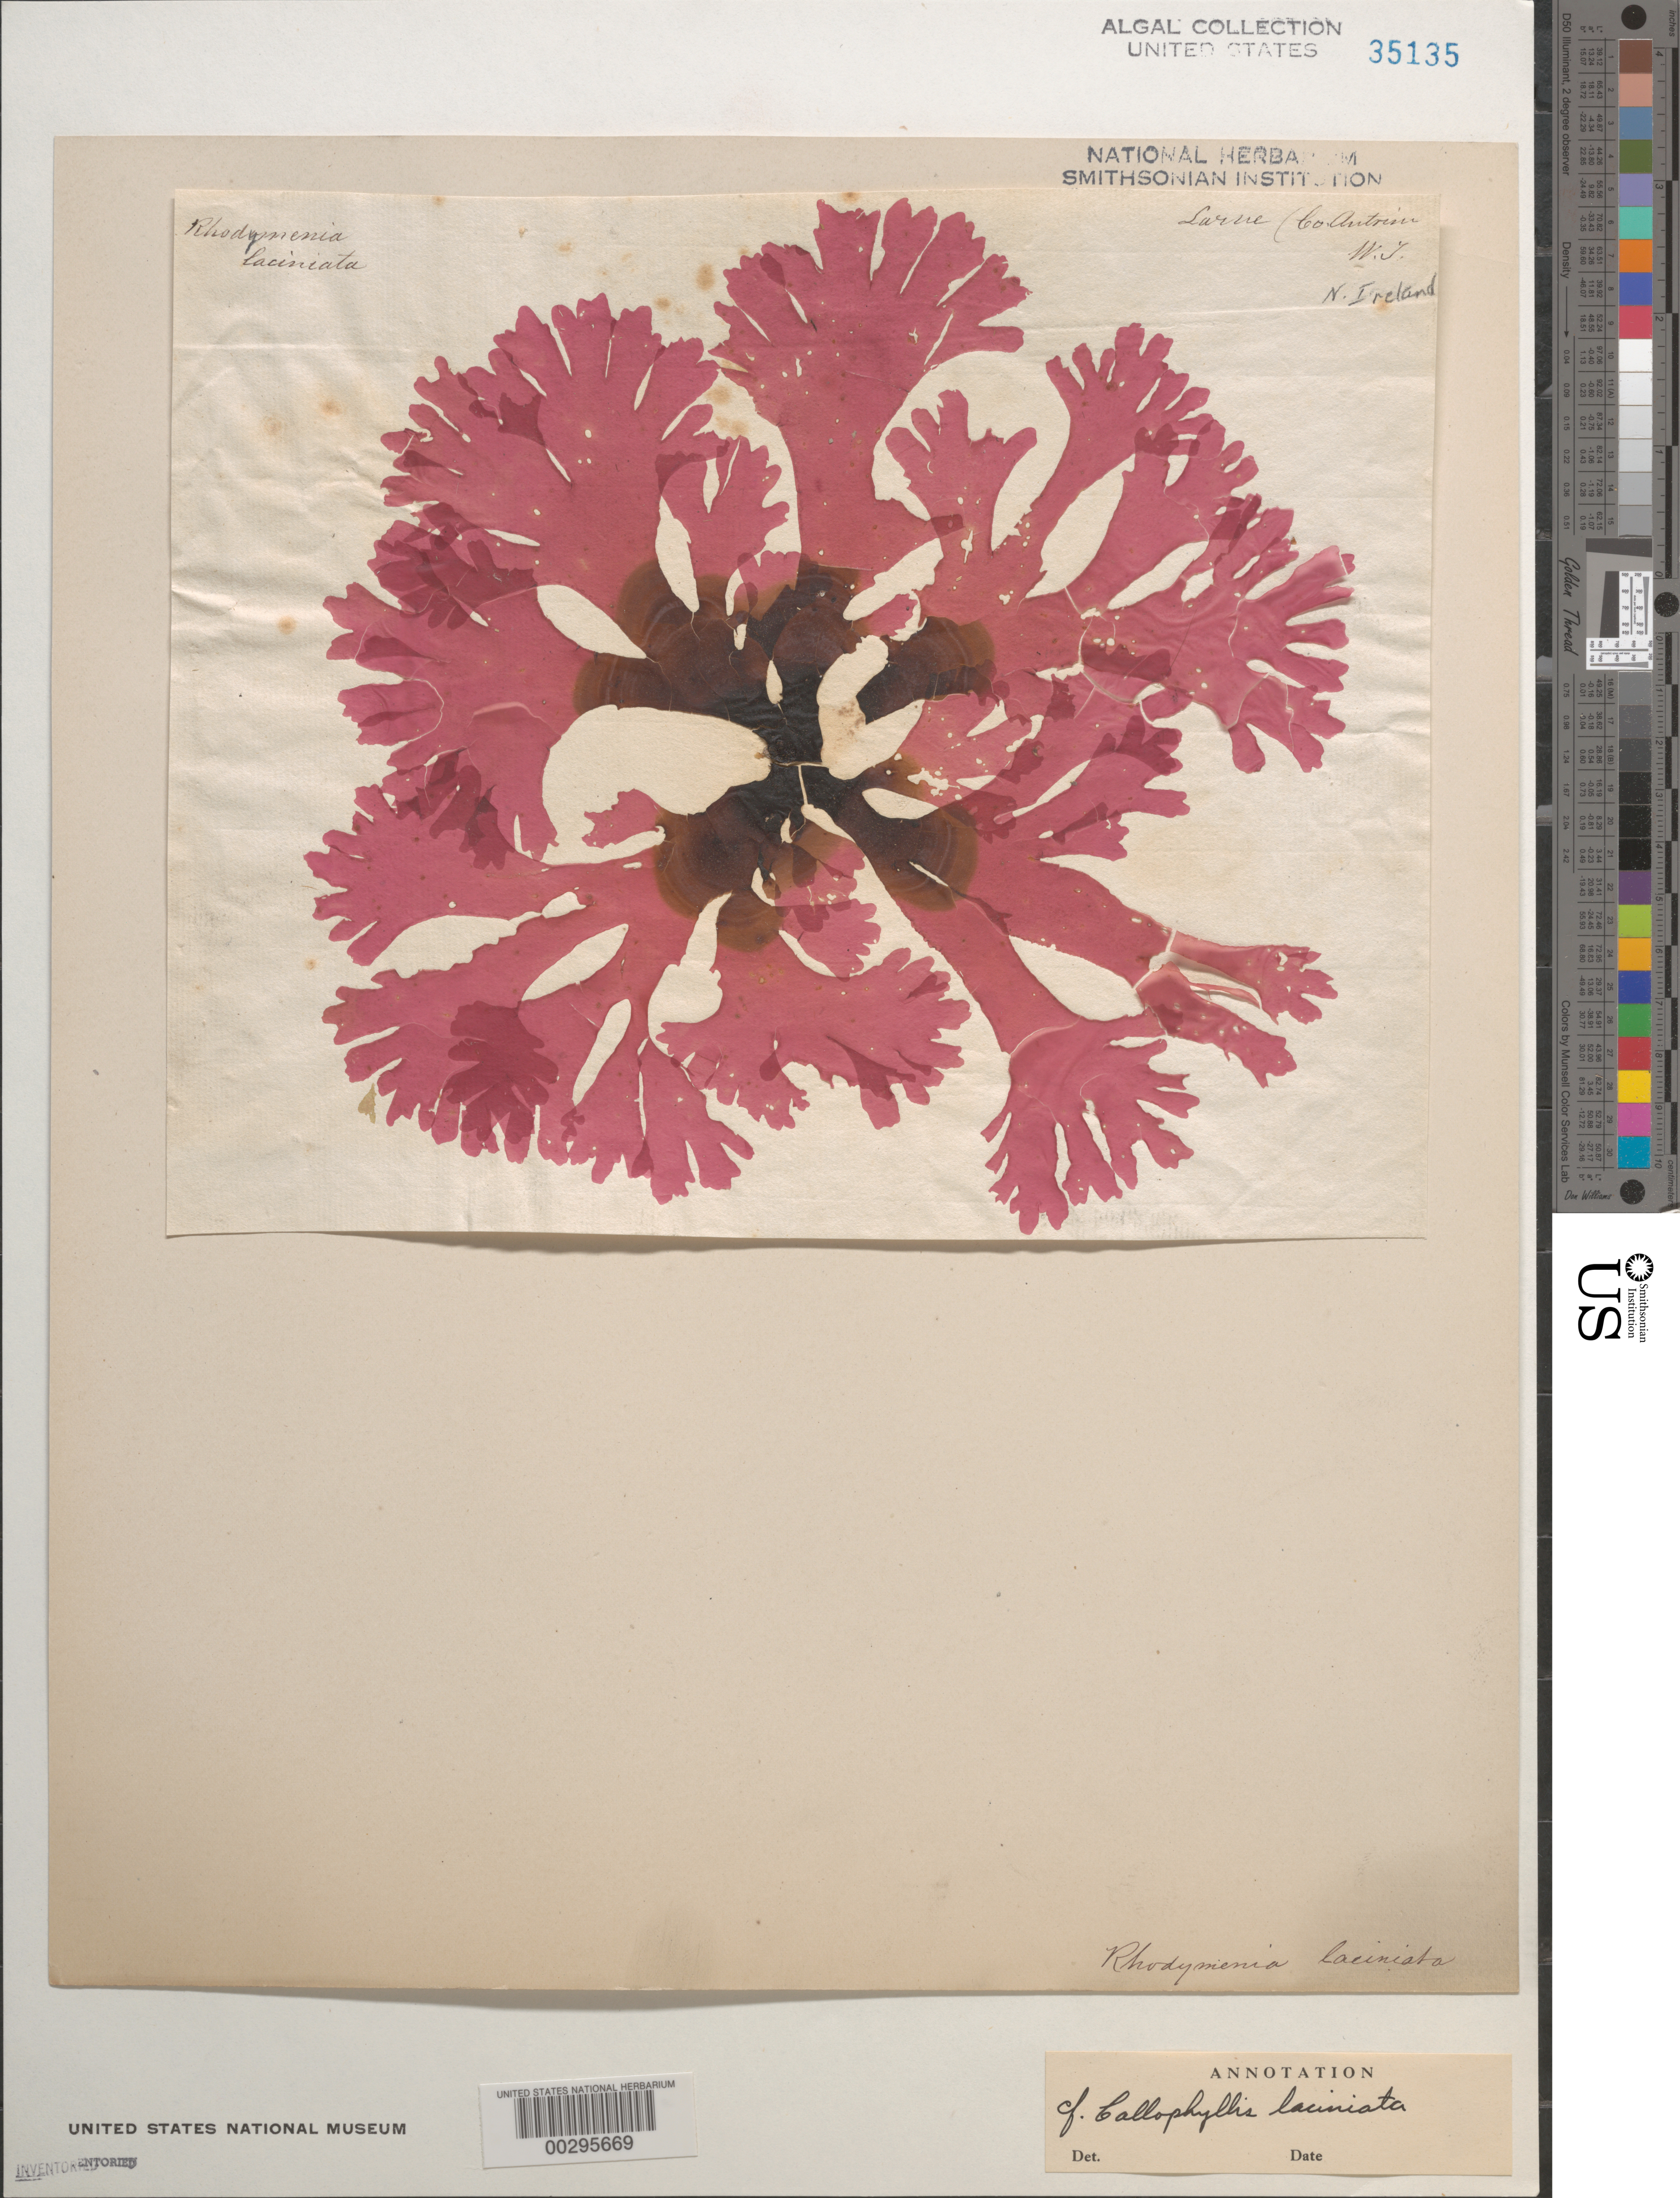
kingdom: Plantae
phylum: Rhodophyta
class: Florideophyceae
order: Gigartinales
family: Kallymeniaceae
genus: Metacallophyllis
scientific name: Metacallophyllis laciniata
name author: (Hudson) Vergés & L. Le Gall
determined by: Algae name updating Project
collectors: W. J.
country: United Kingdom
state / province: Northern Ireland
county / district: Antrim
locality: Larne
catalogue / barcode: US 35135